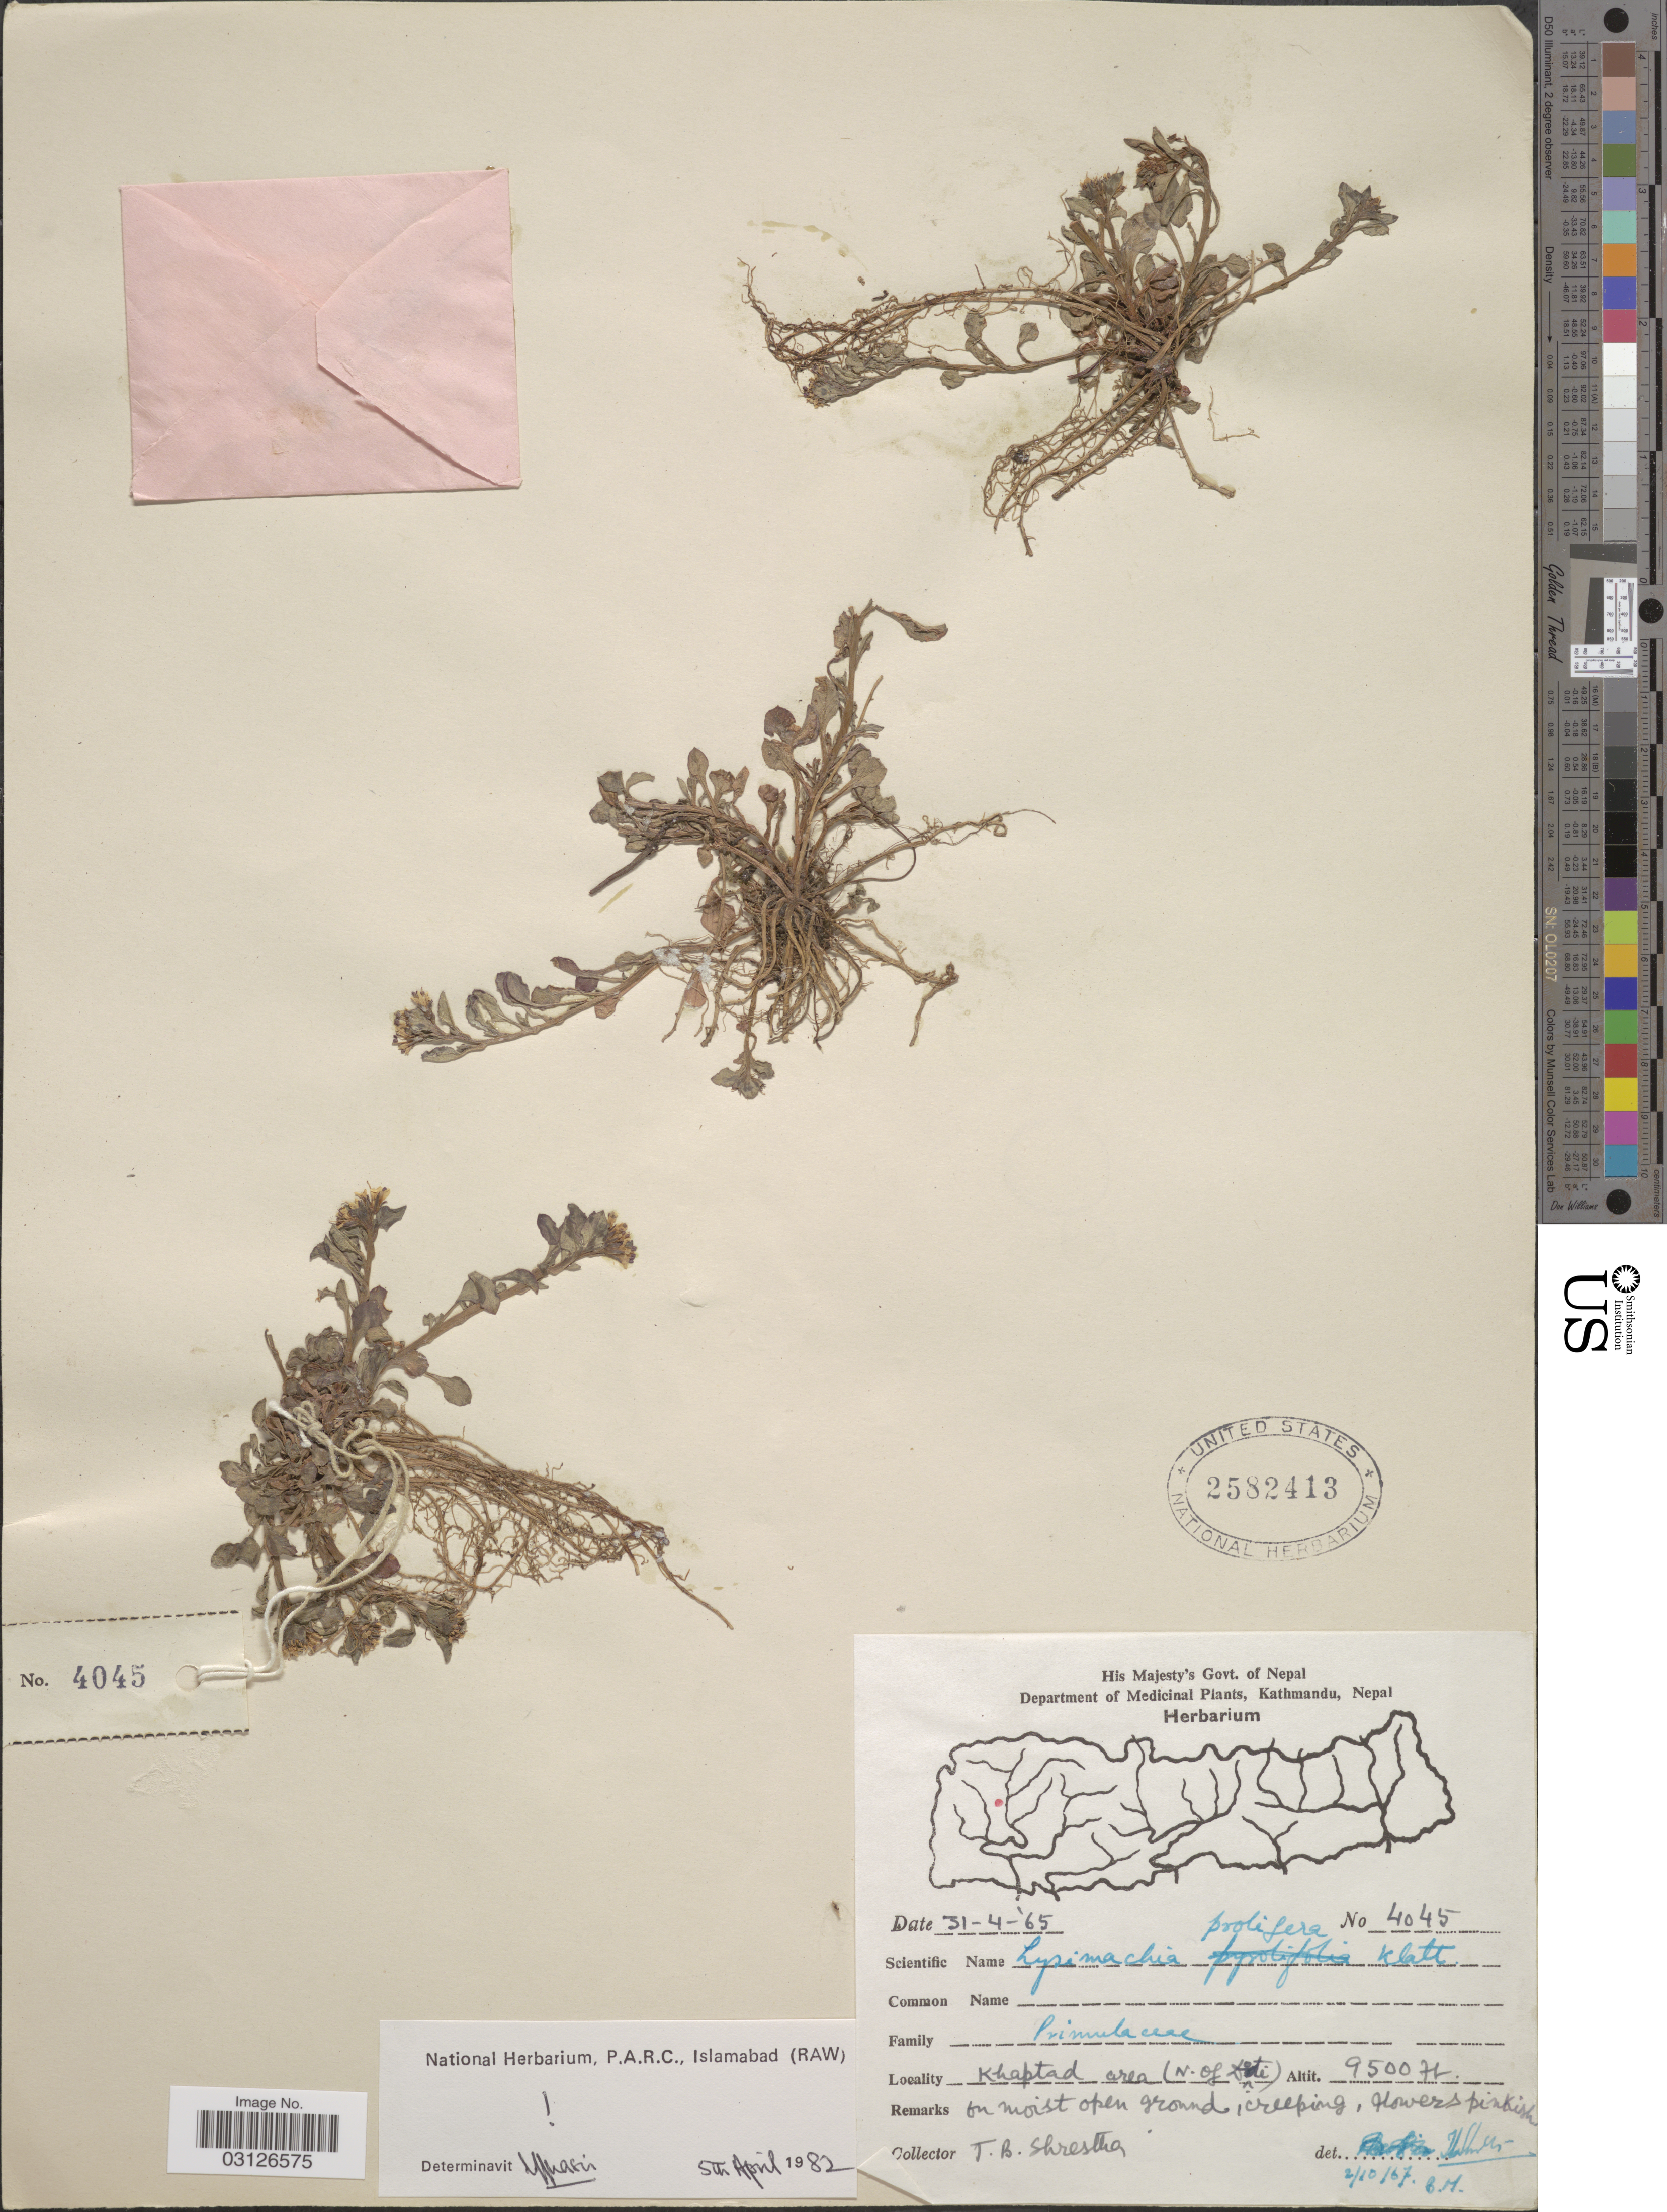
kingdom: Plantae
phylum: Tracheophyta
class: Magnoliopsida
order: Ericales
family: Primulaceae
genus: Lysimachia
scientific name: Lysimachia prolifera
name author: Klatt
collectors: T. B. Shrestha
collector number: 4045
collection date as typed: Transcribed d/m/y: 31/4/1965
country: Nepal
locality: Khaptad area (N. of Doti).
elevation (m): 2896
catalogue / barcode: US 2582413